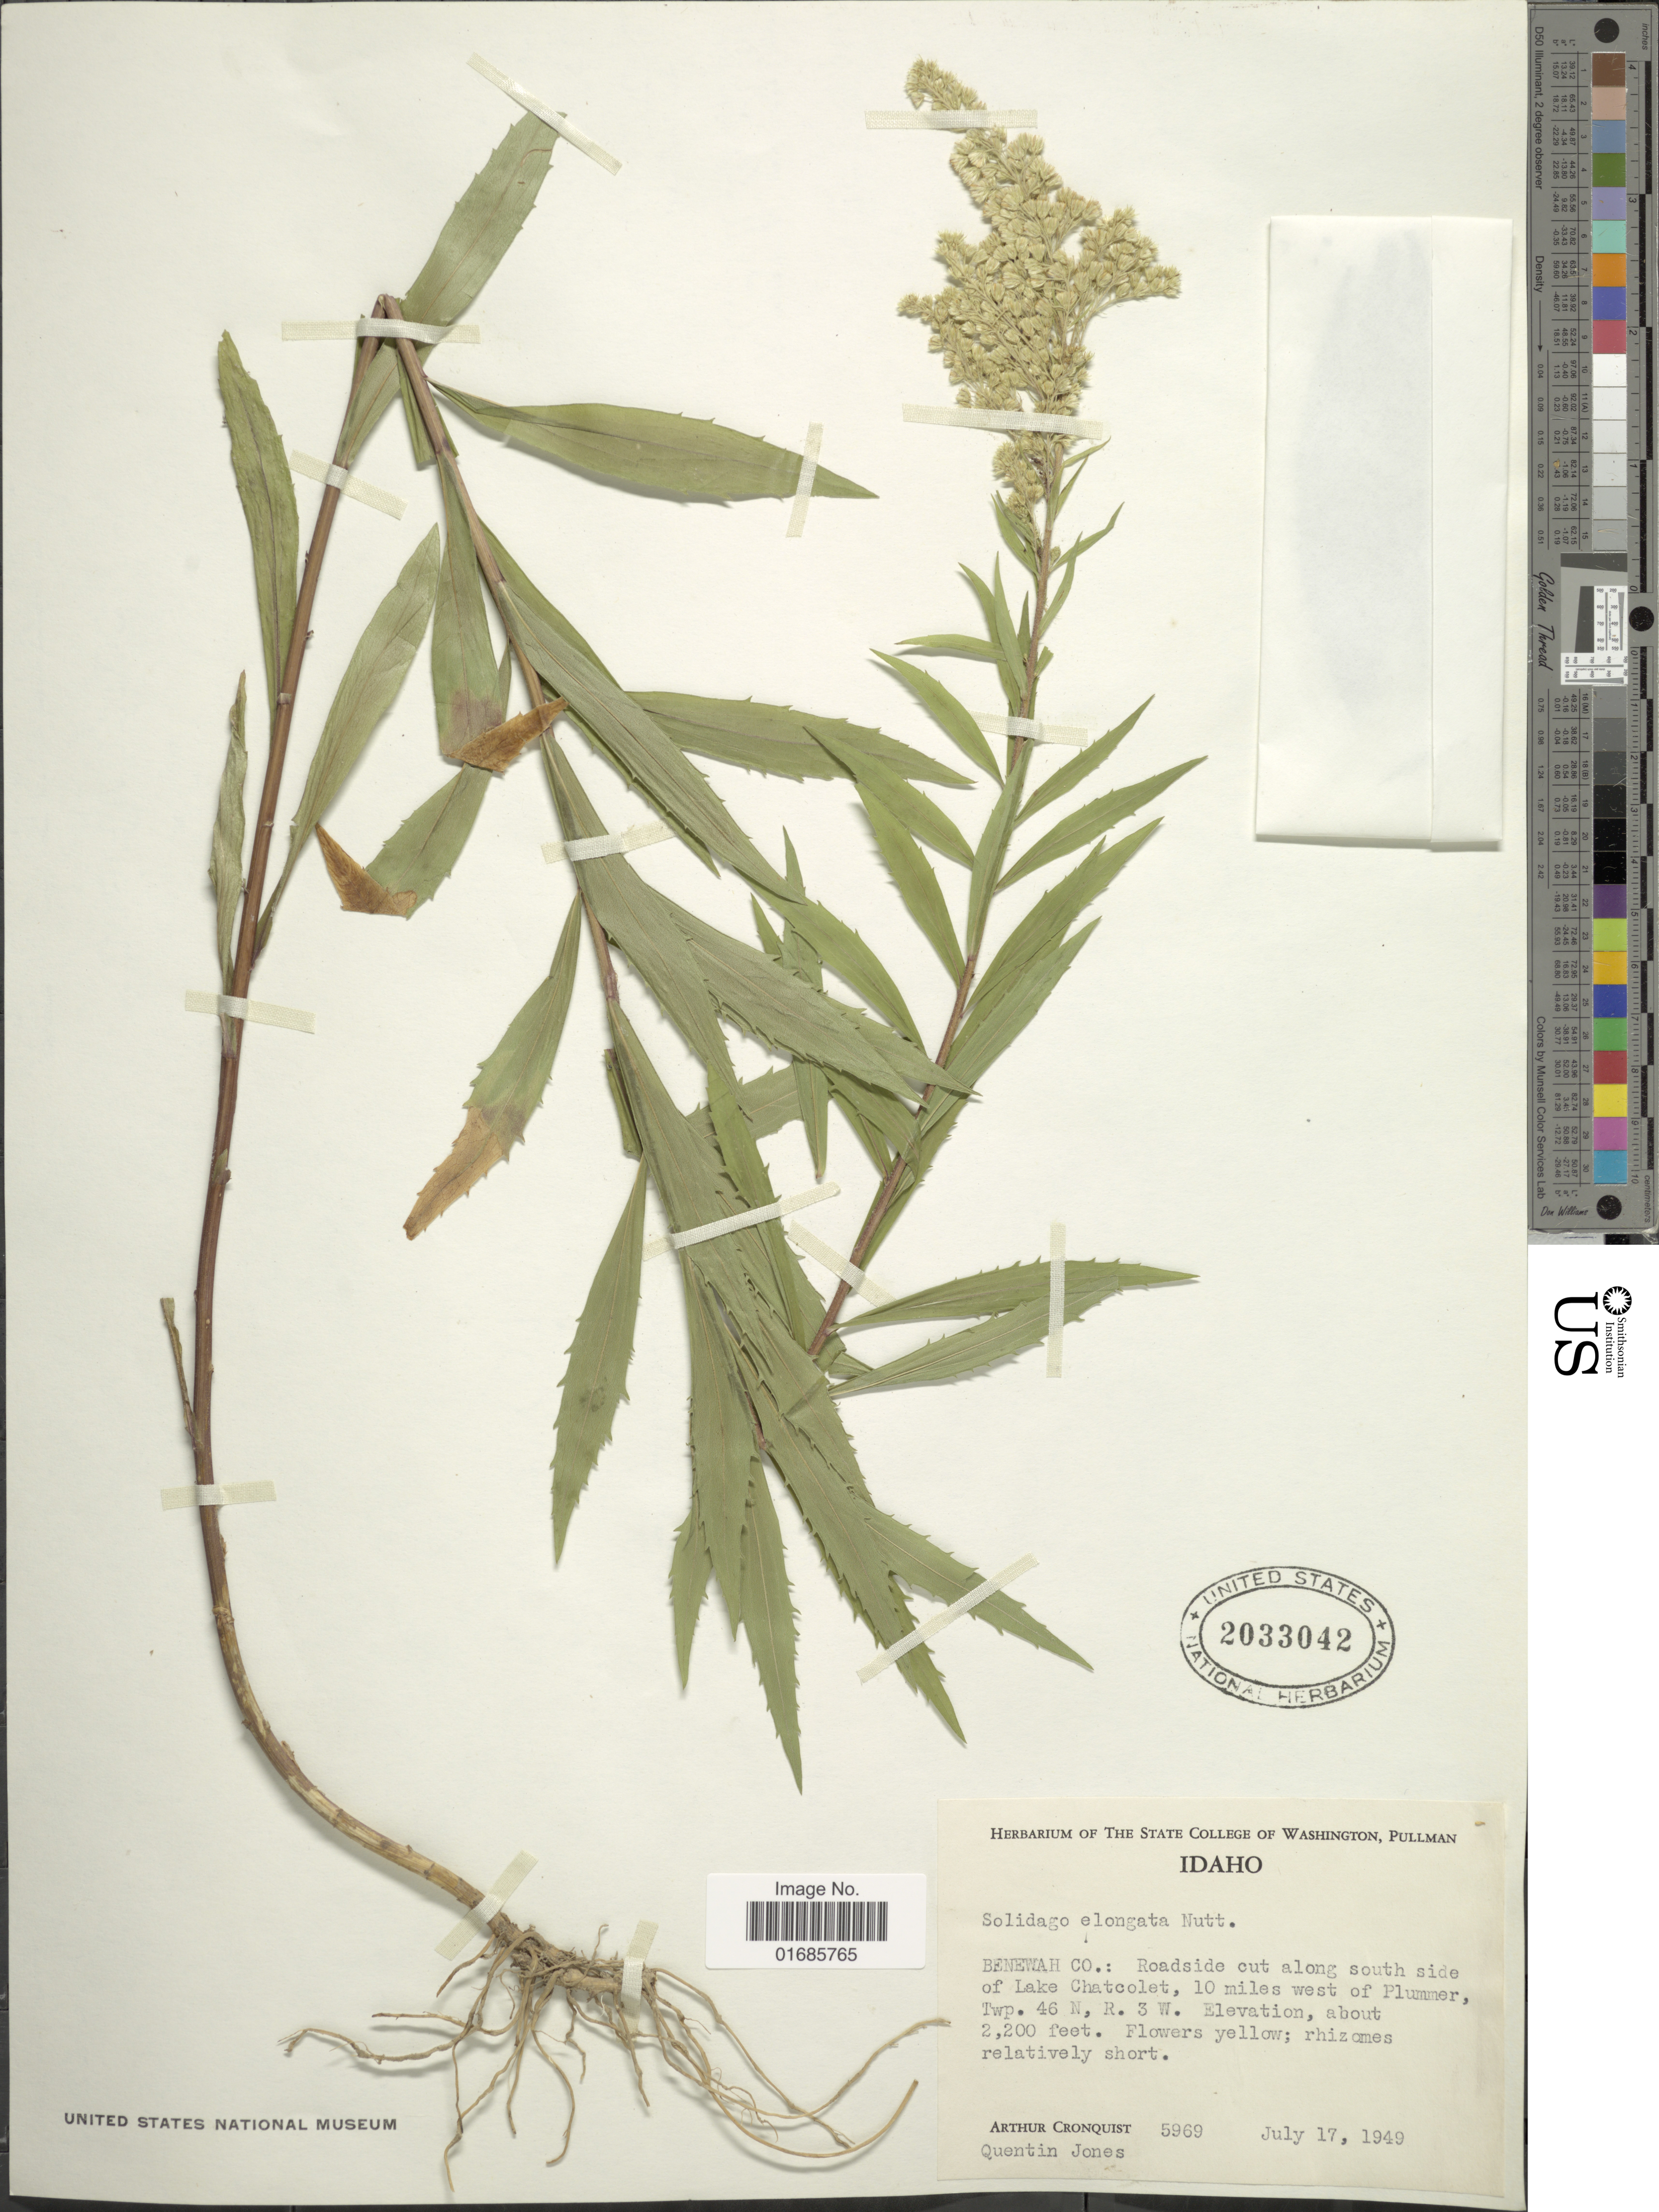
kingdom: Plantae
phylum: Tracheophyta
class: Magnoliopsida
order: Asterales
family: Asteraceae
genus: Solidago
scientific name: Solidago canadensis var. salebrosa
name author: (Piper) M.E. Jones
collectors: A. J. Cronquist & Q. Jones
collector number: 5969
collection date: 1949-07-17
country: United States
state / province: Idaho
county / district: Benewah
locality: Benewah Co., along south side of Lake Chatcolet, 10 miles west of Plummer, Twp. 16 N, R. 3 W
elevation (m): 671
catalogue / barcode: US 2033042